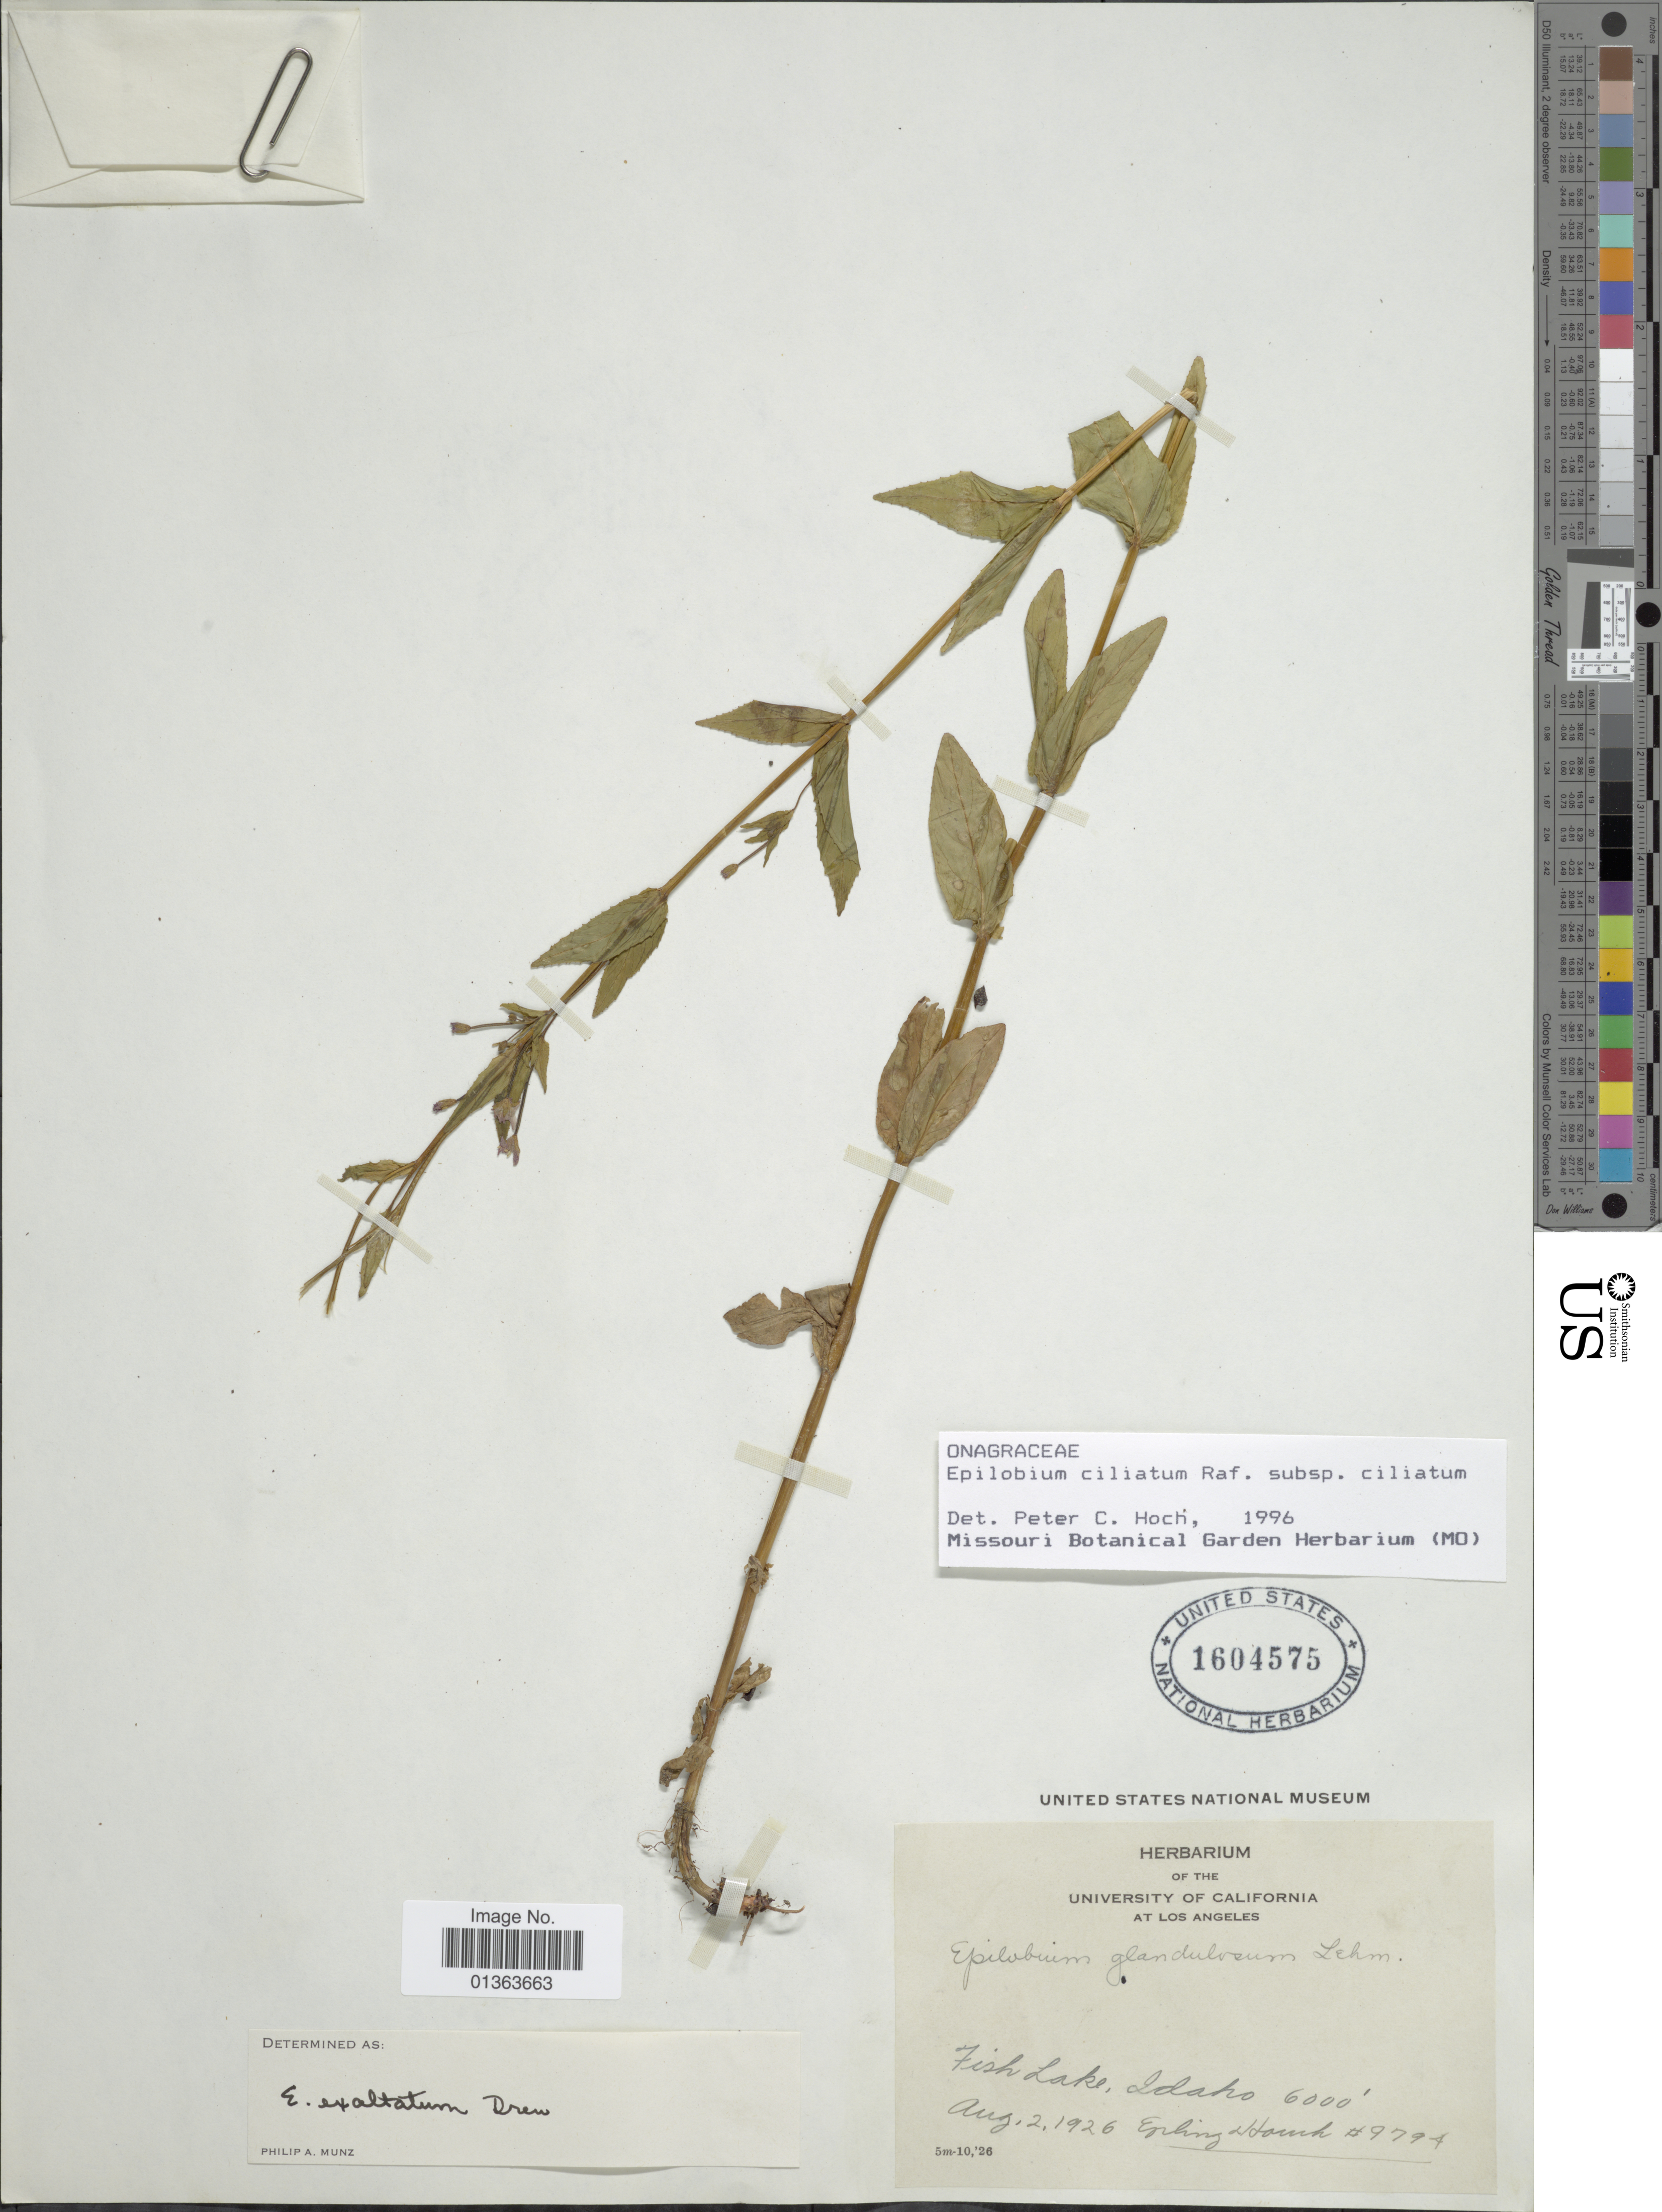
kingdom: Plantae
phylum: Tracheophyta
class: Magnoliopsida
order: Myrtales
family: Onagraceae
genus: Epilobium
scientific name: Epilobium ciliatum subsp. ciliatum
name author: Raf.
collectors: -- Epling & -- Hauck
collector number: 9794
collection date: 1926-08-02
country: United States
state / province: Idaho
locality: Fish Lake.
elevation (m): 1829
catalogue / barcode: US 1604575